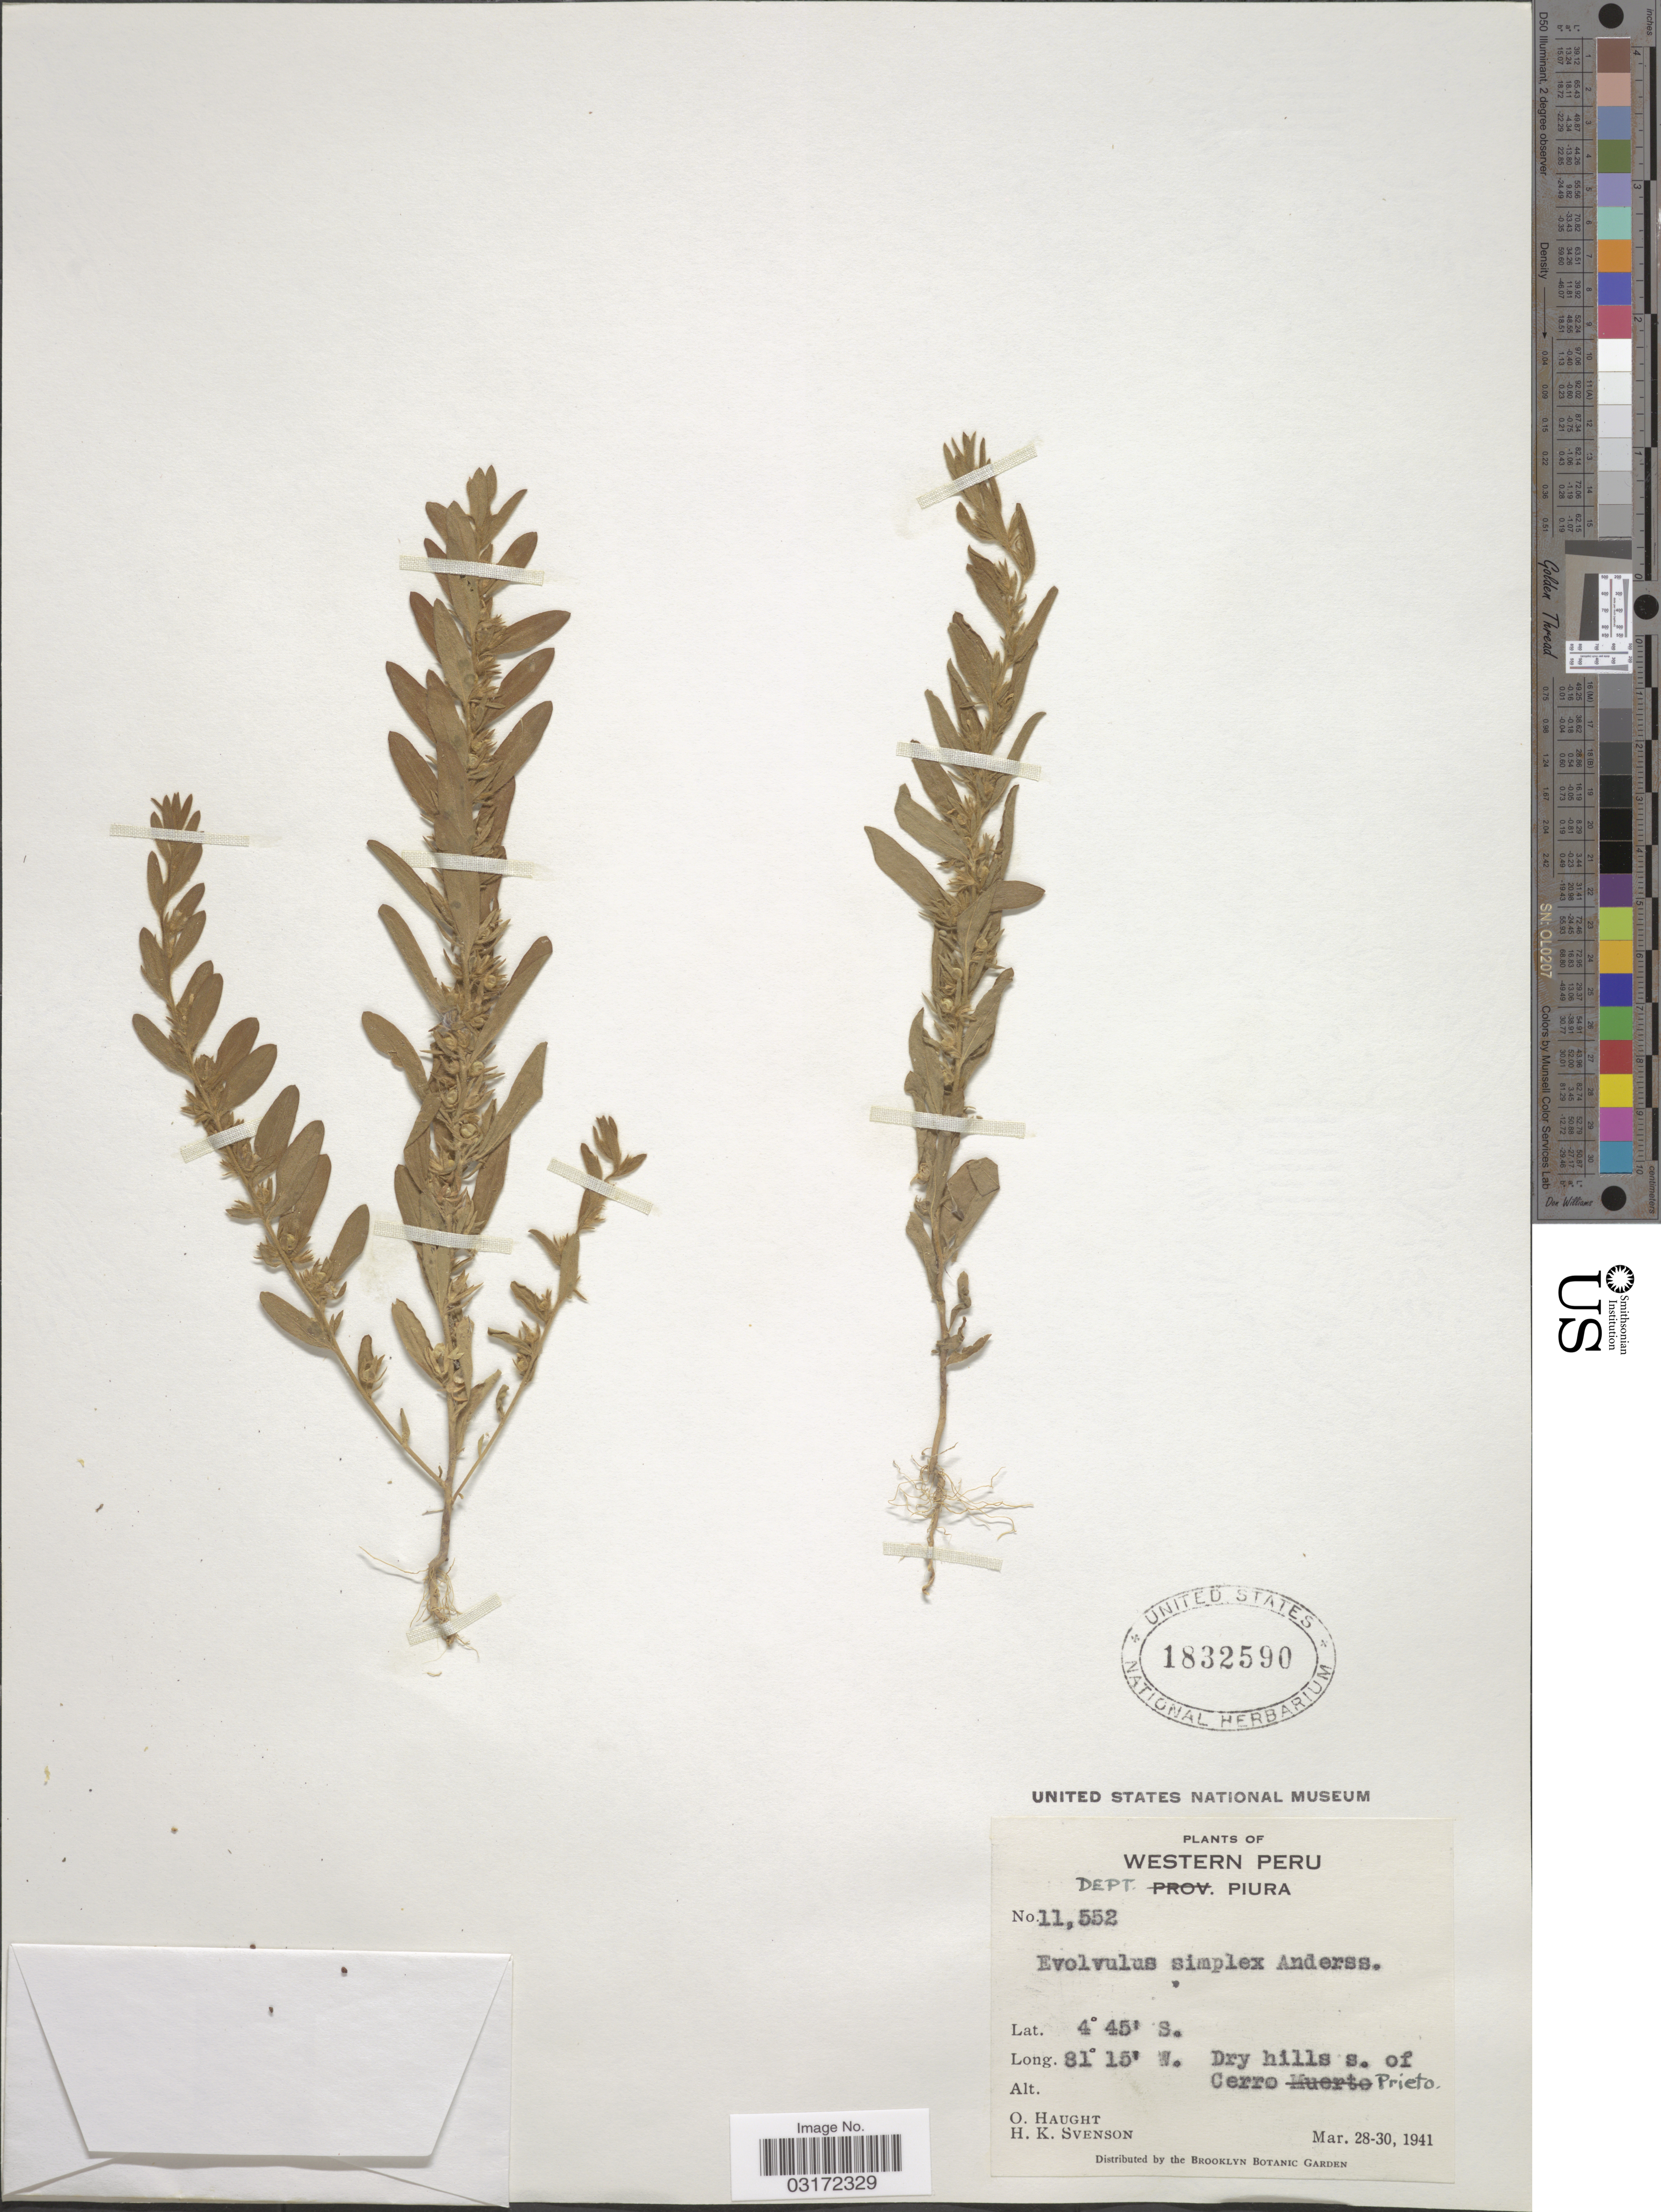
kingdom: Plantae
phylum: Tracheophyta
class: Magnoliopsida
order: Solanales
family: Convolvulaceae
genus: Evolvulus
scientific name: Evolvulus simplex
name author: Andersson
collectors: O. Haught & H. K. Svenson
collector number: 11552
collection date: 1941-03-28/1941-03-30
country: Peru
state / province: Piura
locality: Dept. Piura. Western Peru. Dry hills s. of Cerro Prieto.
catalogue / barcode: US 1832590